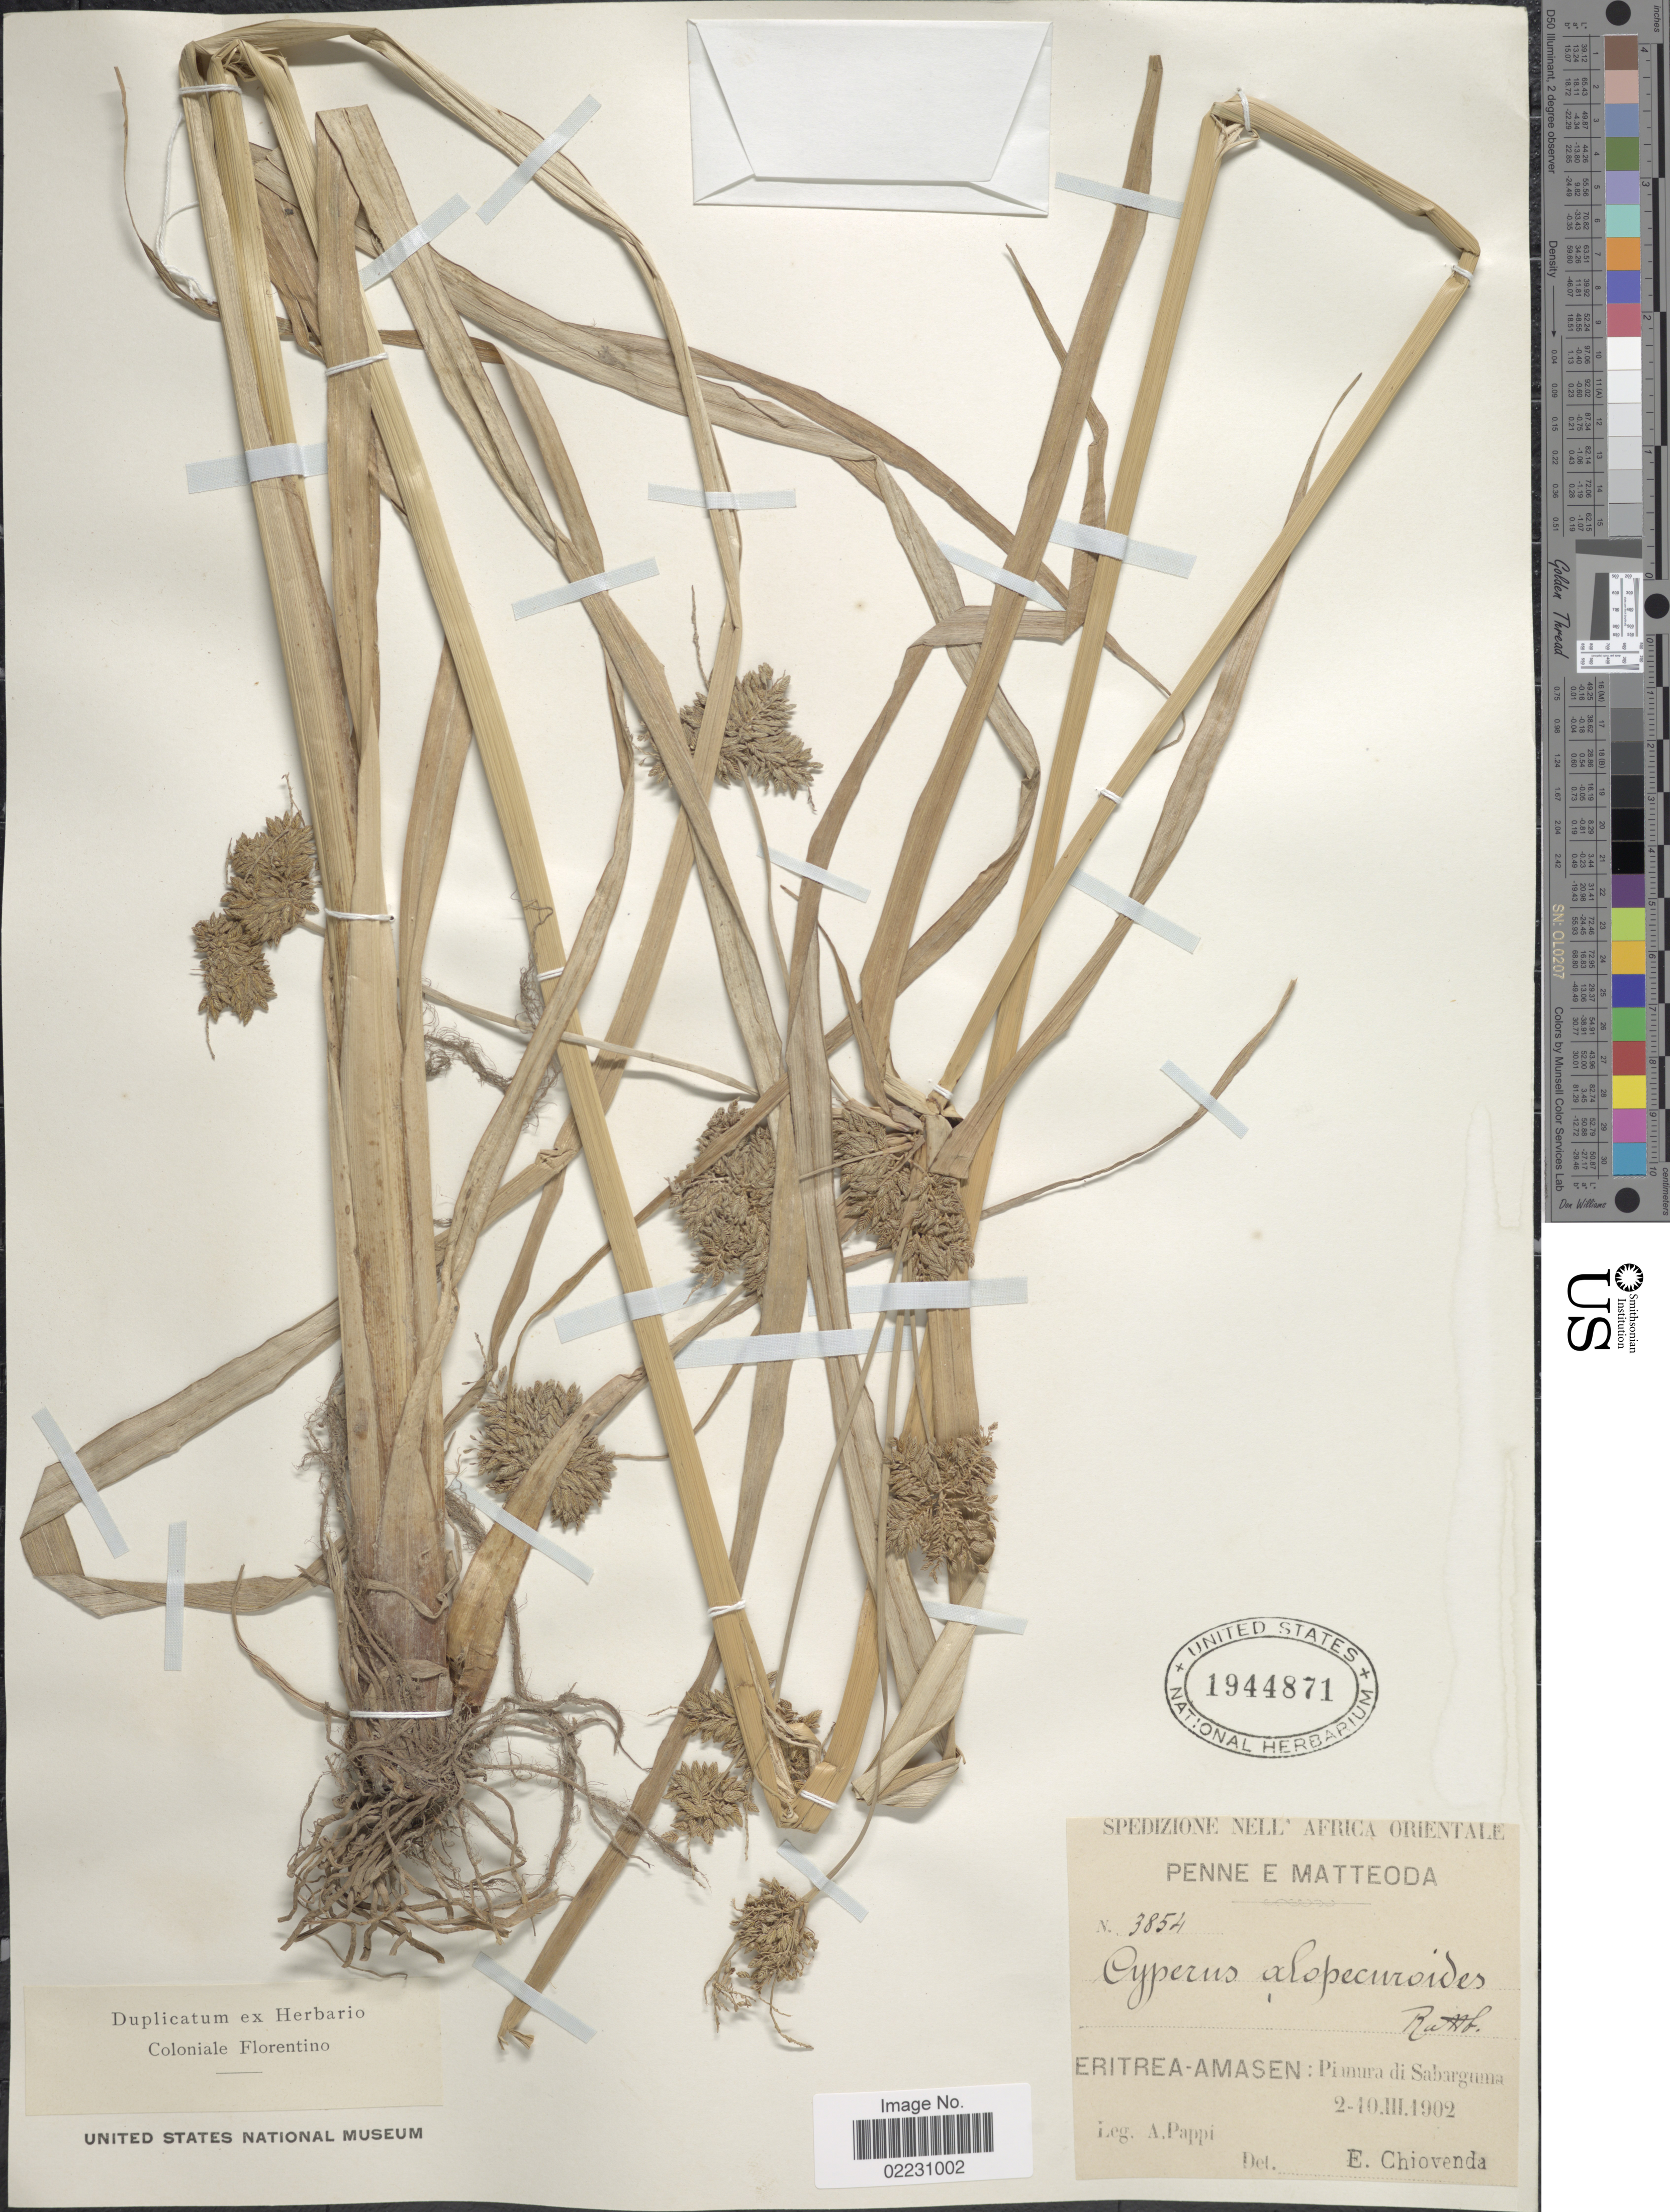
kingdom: Plantae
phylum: Tracheophyta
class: Liliopsida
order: Poales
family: Cyperaceae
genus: Cyperus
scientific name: Cyperus alopecuroides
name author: Rottb.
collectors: A. Pappi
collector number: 3854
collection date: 1902-03-02/1902-03-10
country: Eritrea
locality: Eritea-Amasen: Pimura di Sabarguma.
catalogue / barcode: US 1944871